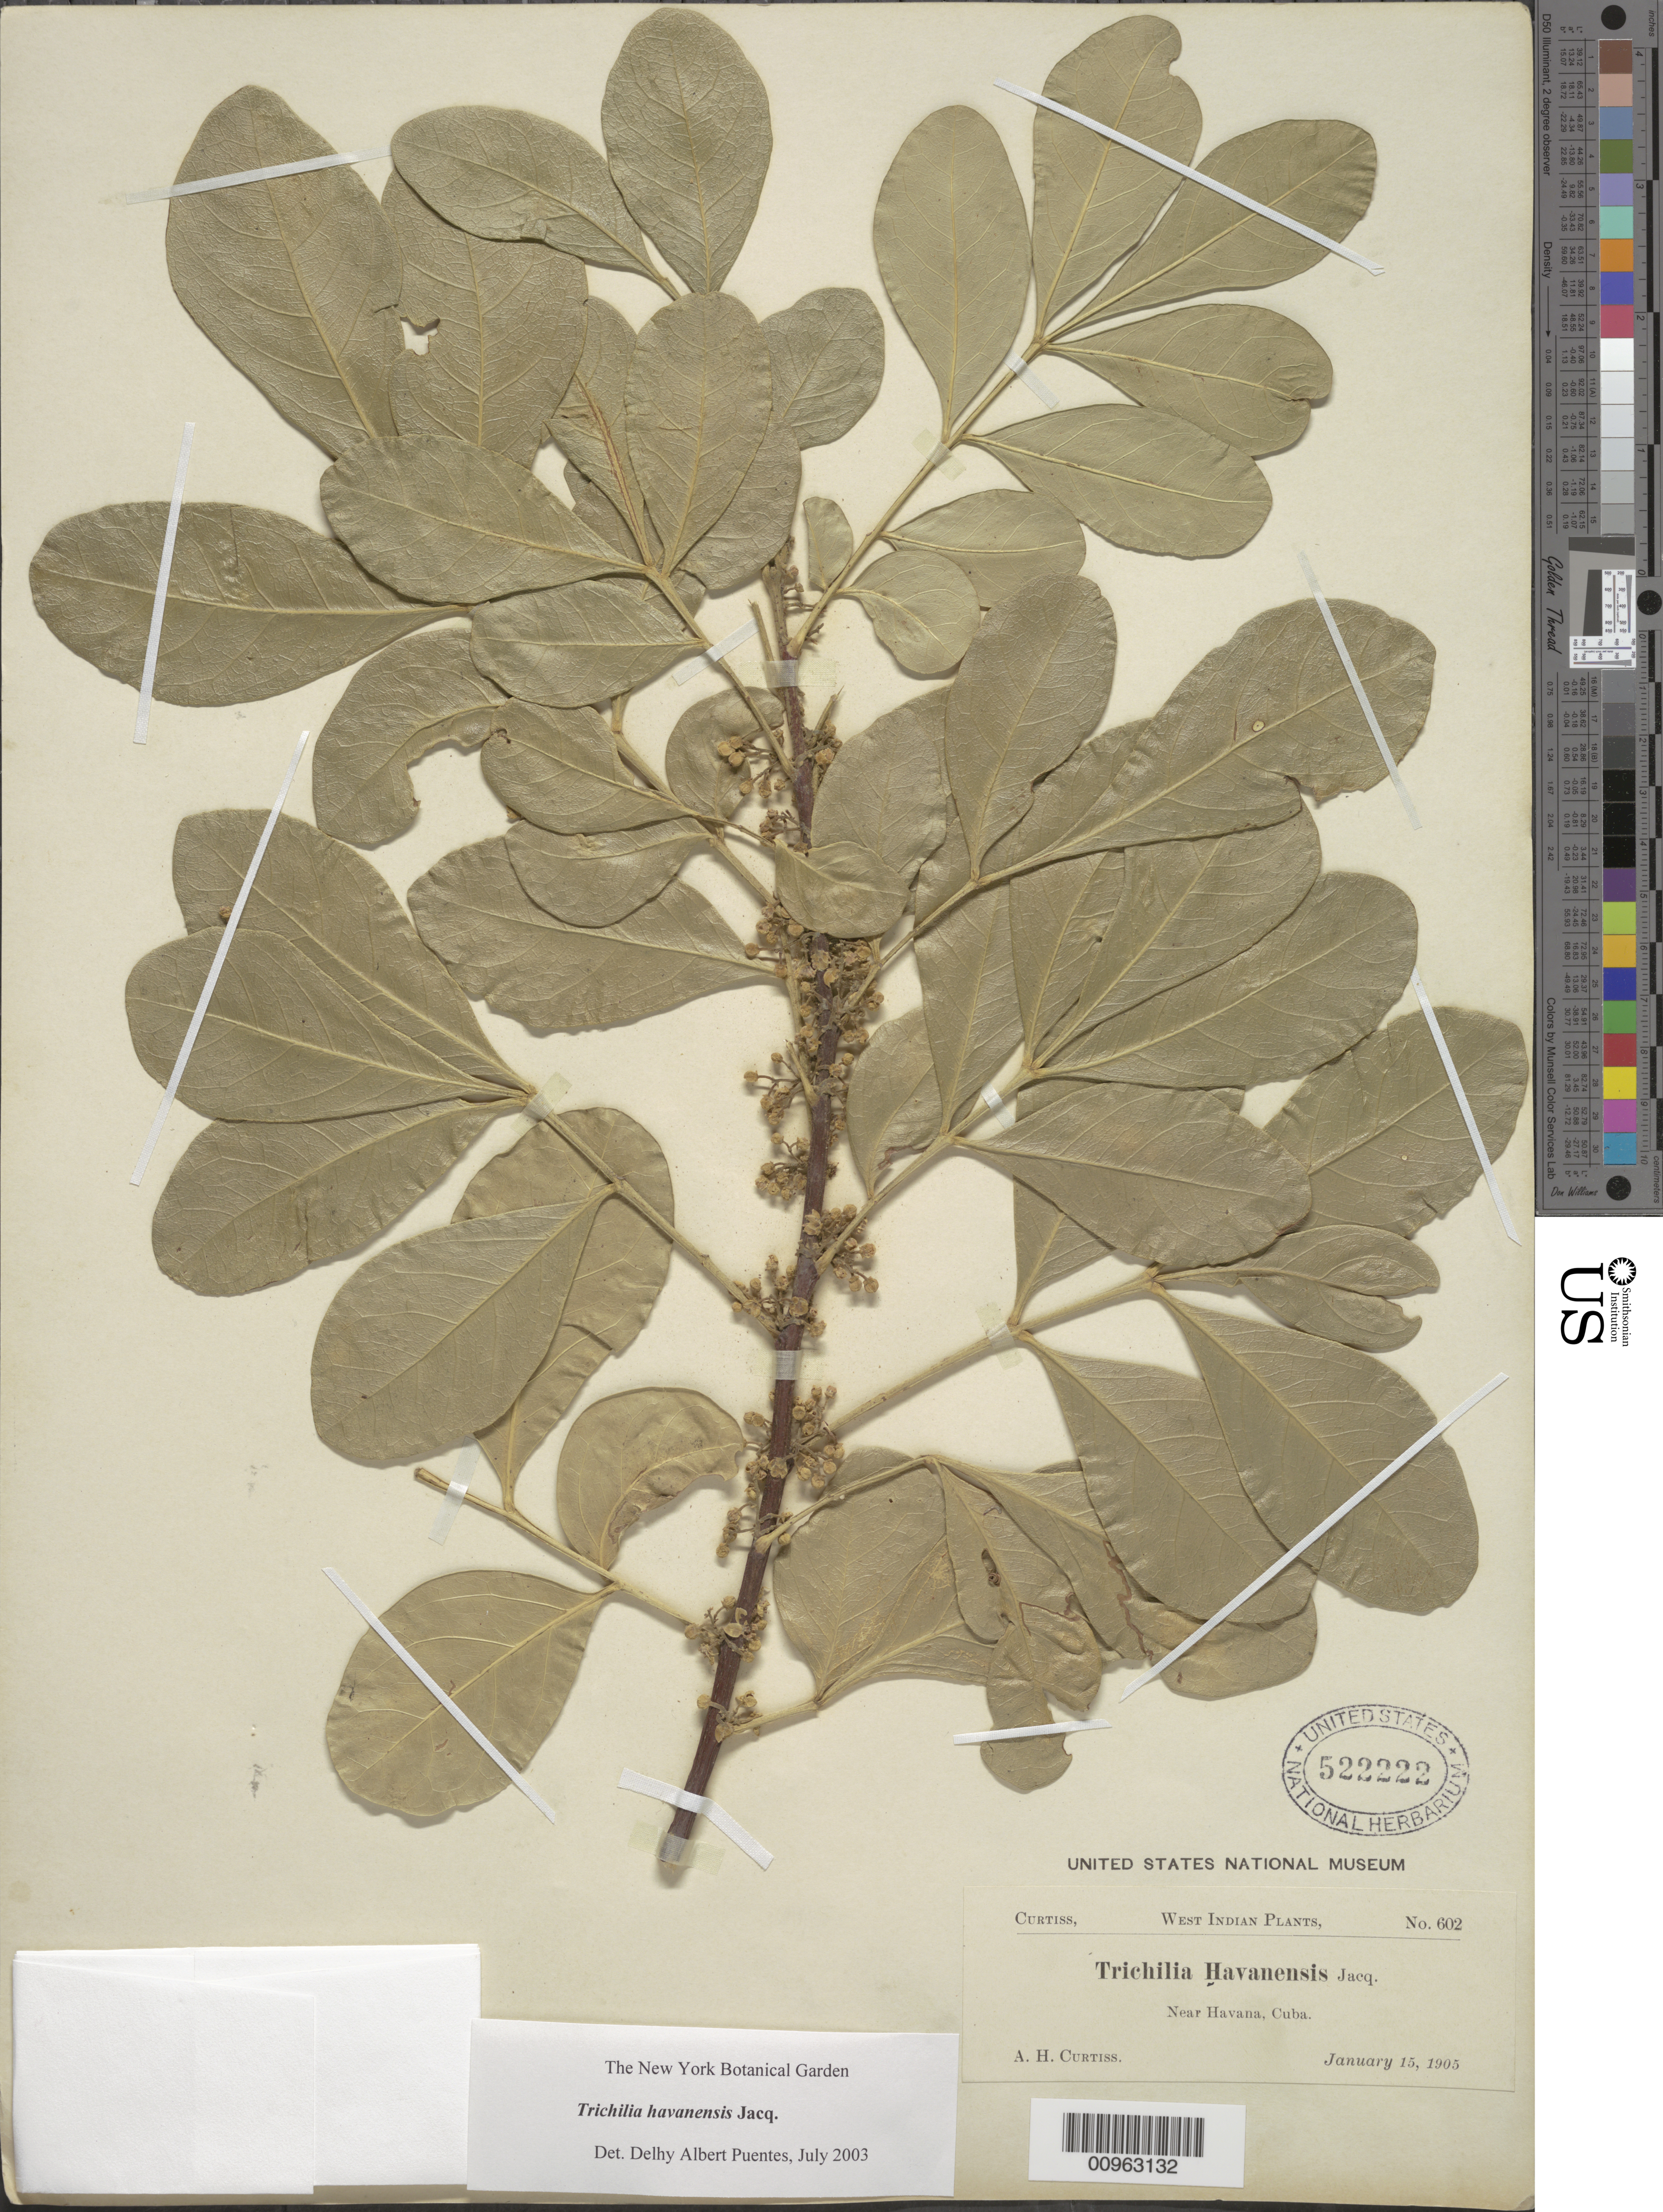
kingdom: Plantae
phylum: Tracheophyta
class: Magnoliopsida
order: Sapindales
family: Meliaceae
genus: Trichilia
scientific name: Trichilia havanensis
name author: Jacq.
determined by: Puentes, D. A.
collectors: A. H. Curtiss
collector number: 602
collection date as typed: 15 Jan 1905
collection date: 1905-01-15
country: Cuba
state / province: La Habana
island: Cuba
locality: Near Havana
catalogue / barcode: US 522222